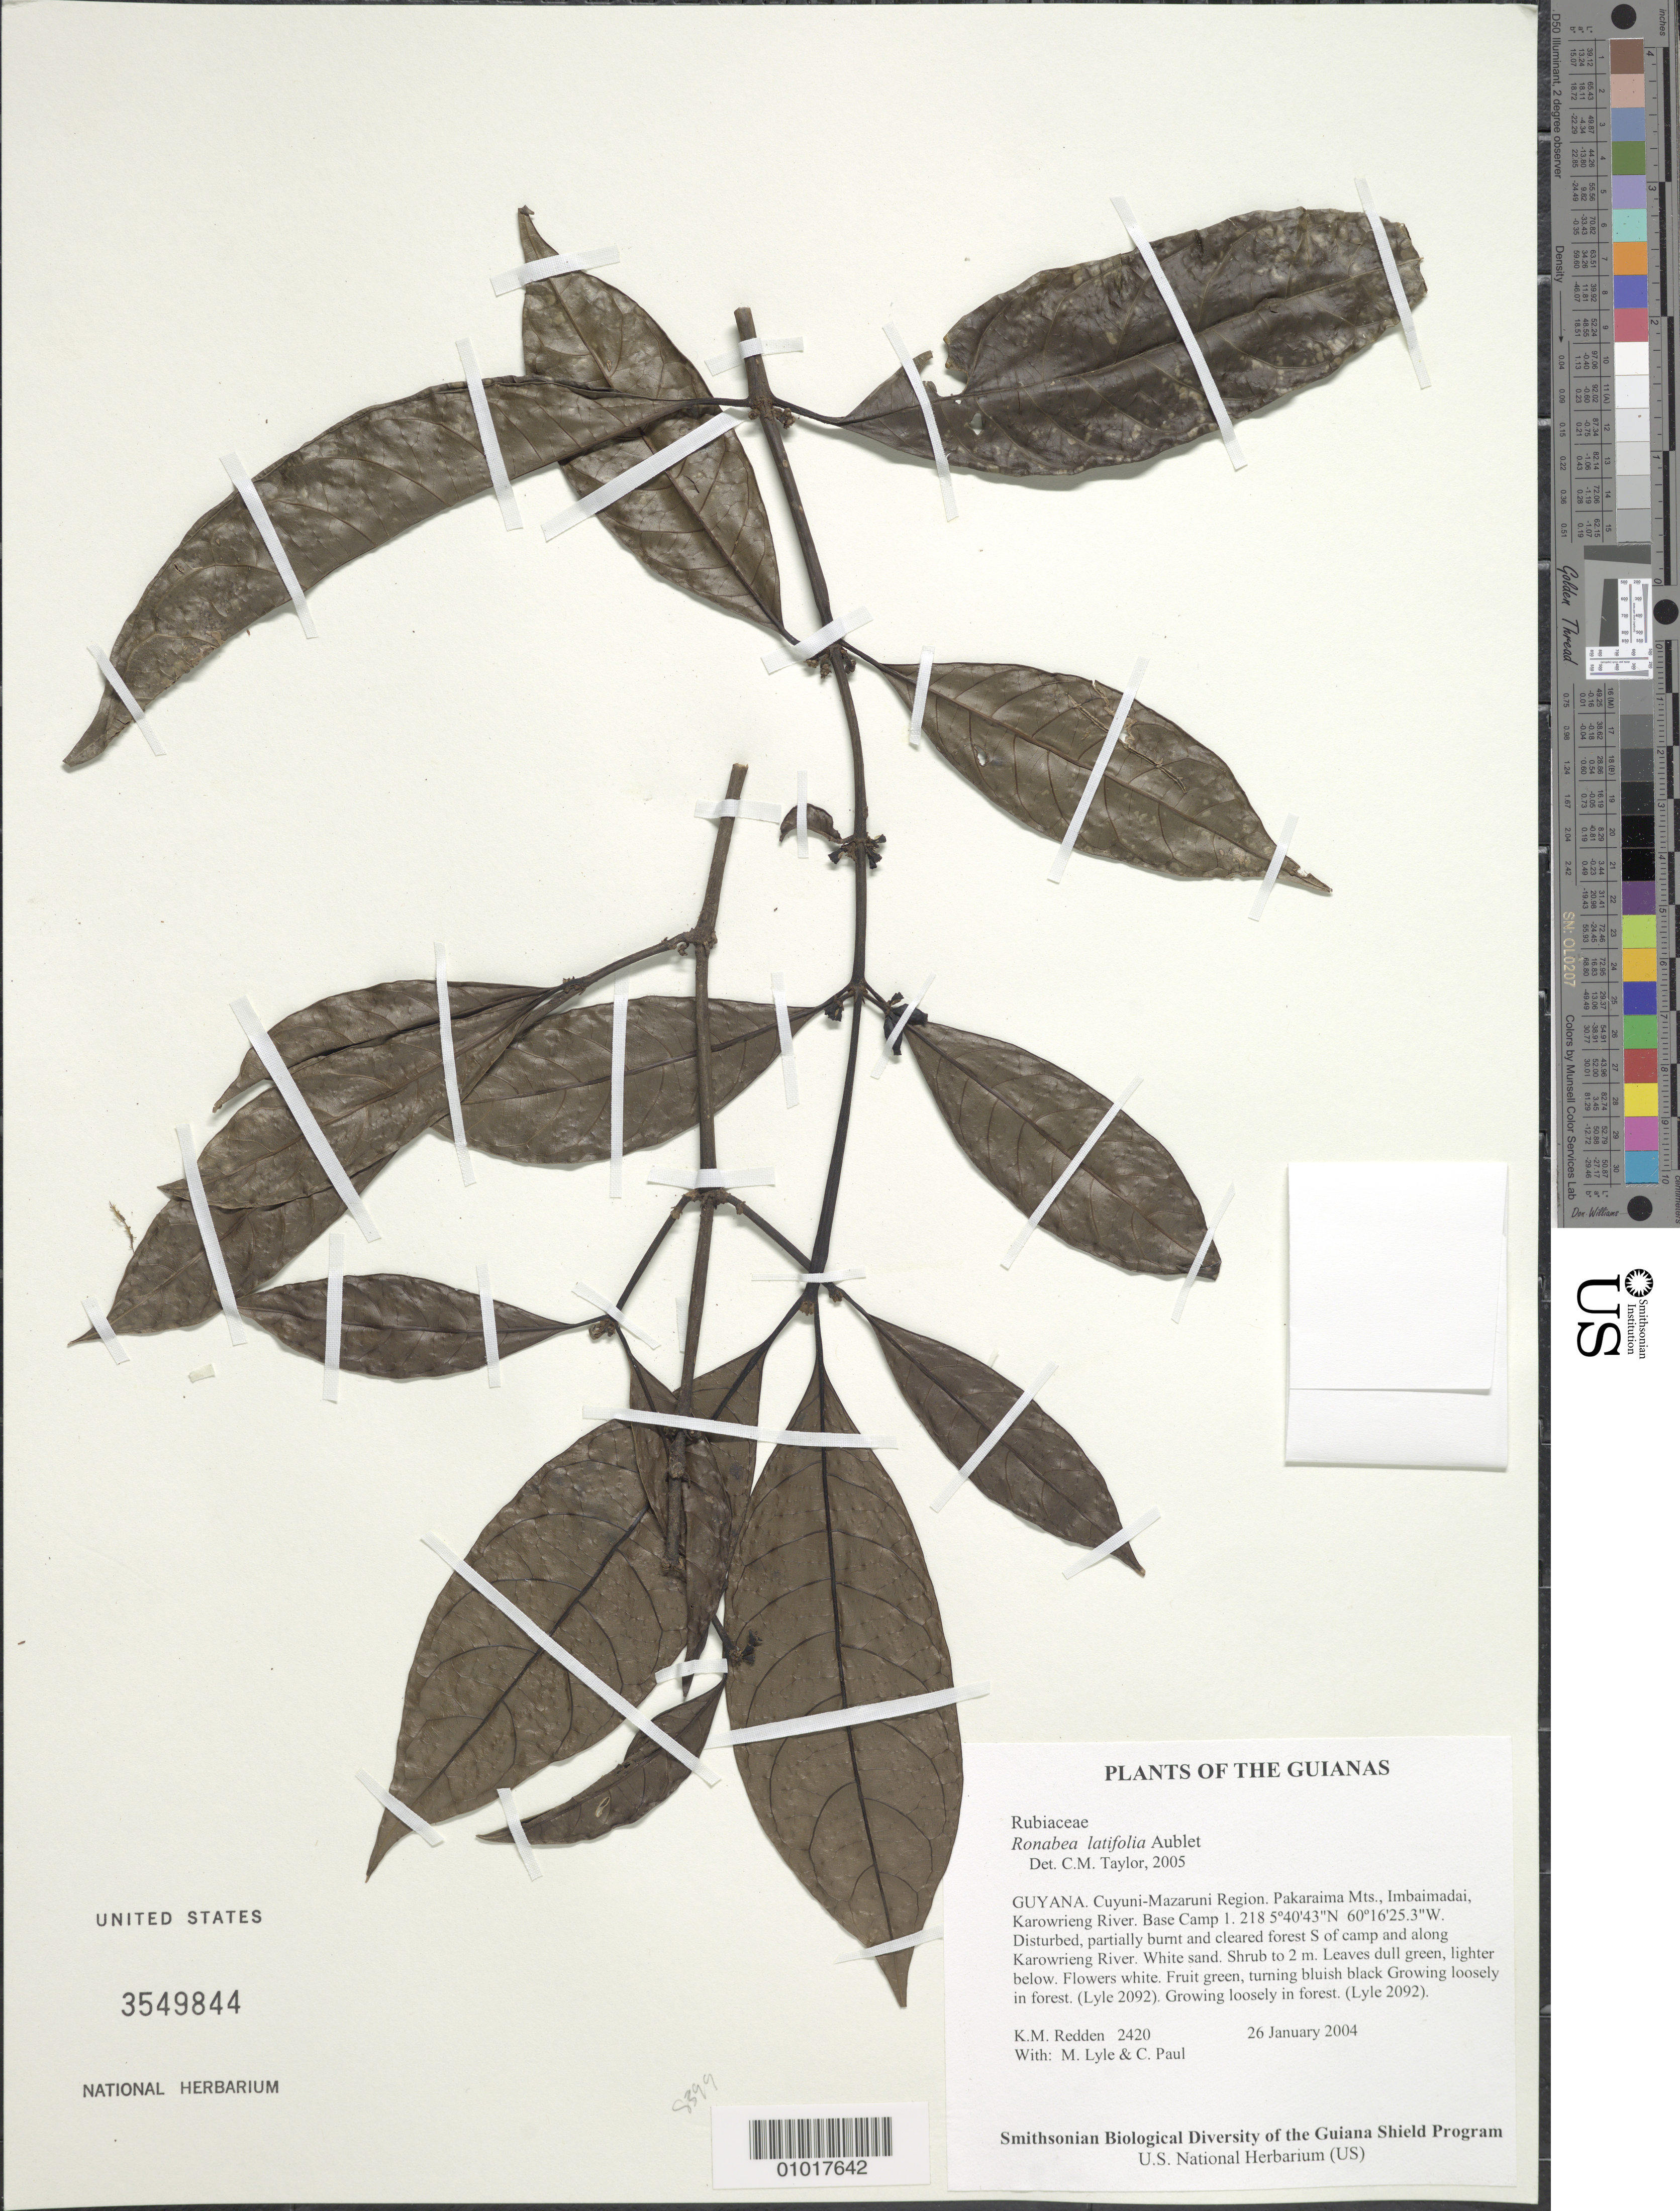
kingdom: Plantae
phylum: Tracheophyta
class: Magnoliopsida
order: Gentianales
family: Rubiaceae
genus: Ronabea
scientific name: Ronabea latifolia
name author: Aubl.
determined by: Taylor, Charlotte M.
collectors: K. M. Redden, M. Lyle & C. Paul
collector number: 2420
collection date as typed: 26 January 2004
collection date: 2004-01-26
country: Guyana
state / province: Cuyuni-Mazaruni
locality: Pakaraima Mts., Imbaimadai, Karowrieng River. Base Camp 1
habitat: Disturbed, partially burnt and cleared forest S of camp and along Karowrieng River. White sand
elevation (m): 218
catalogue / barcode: US 3549844